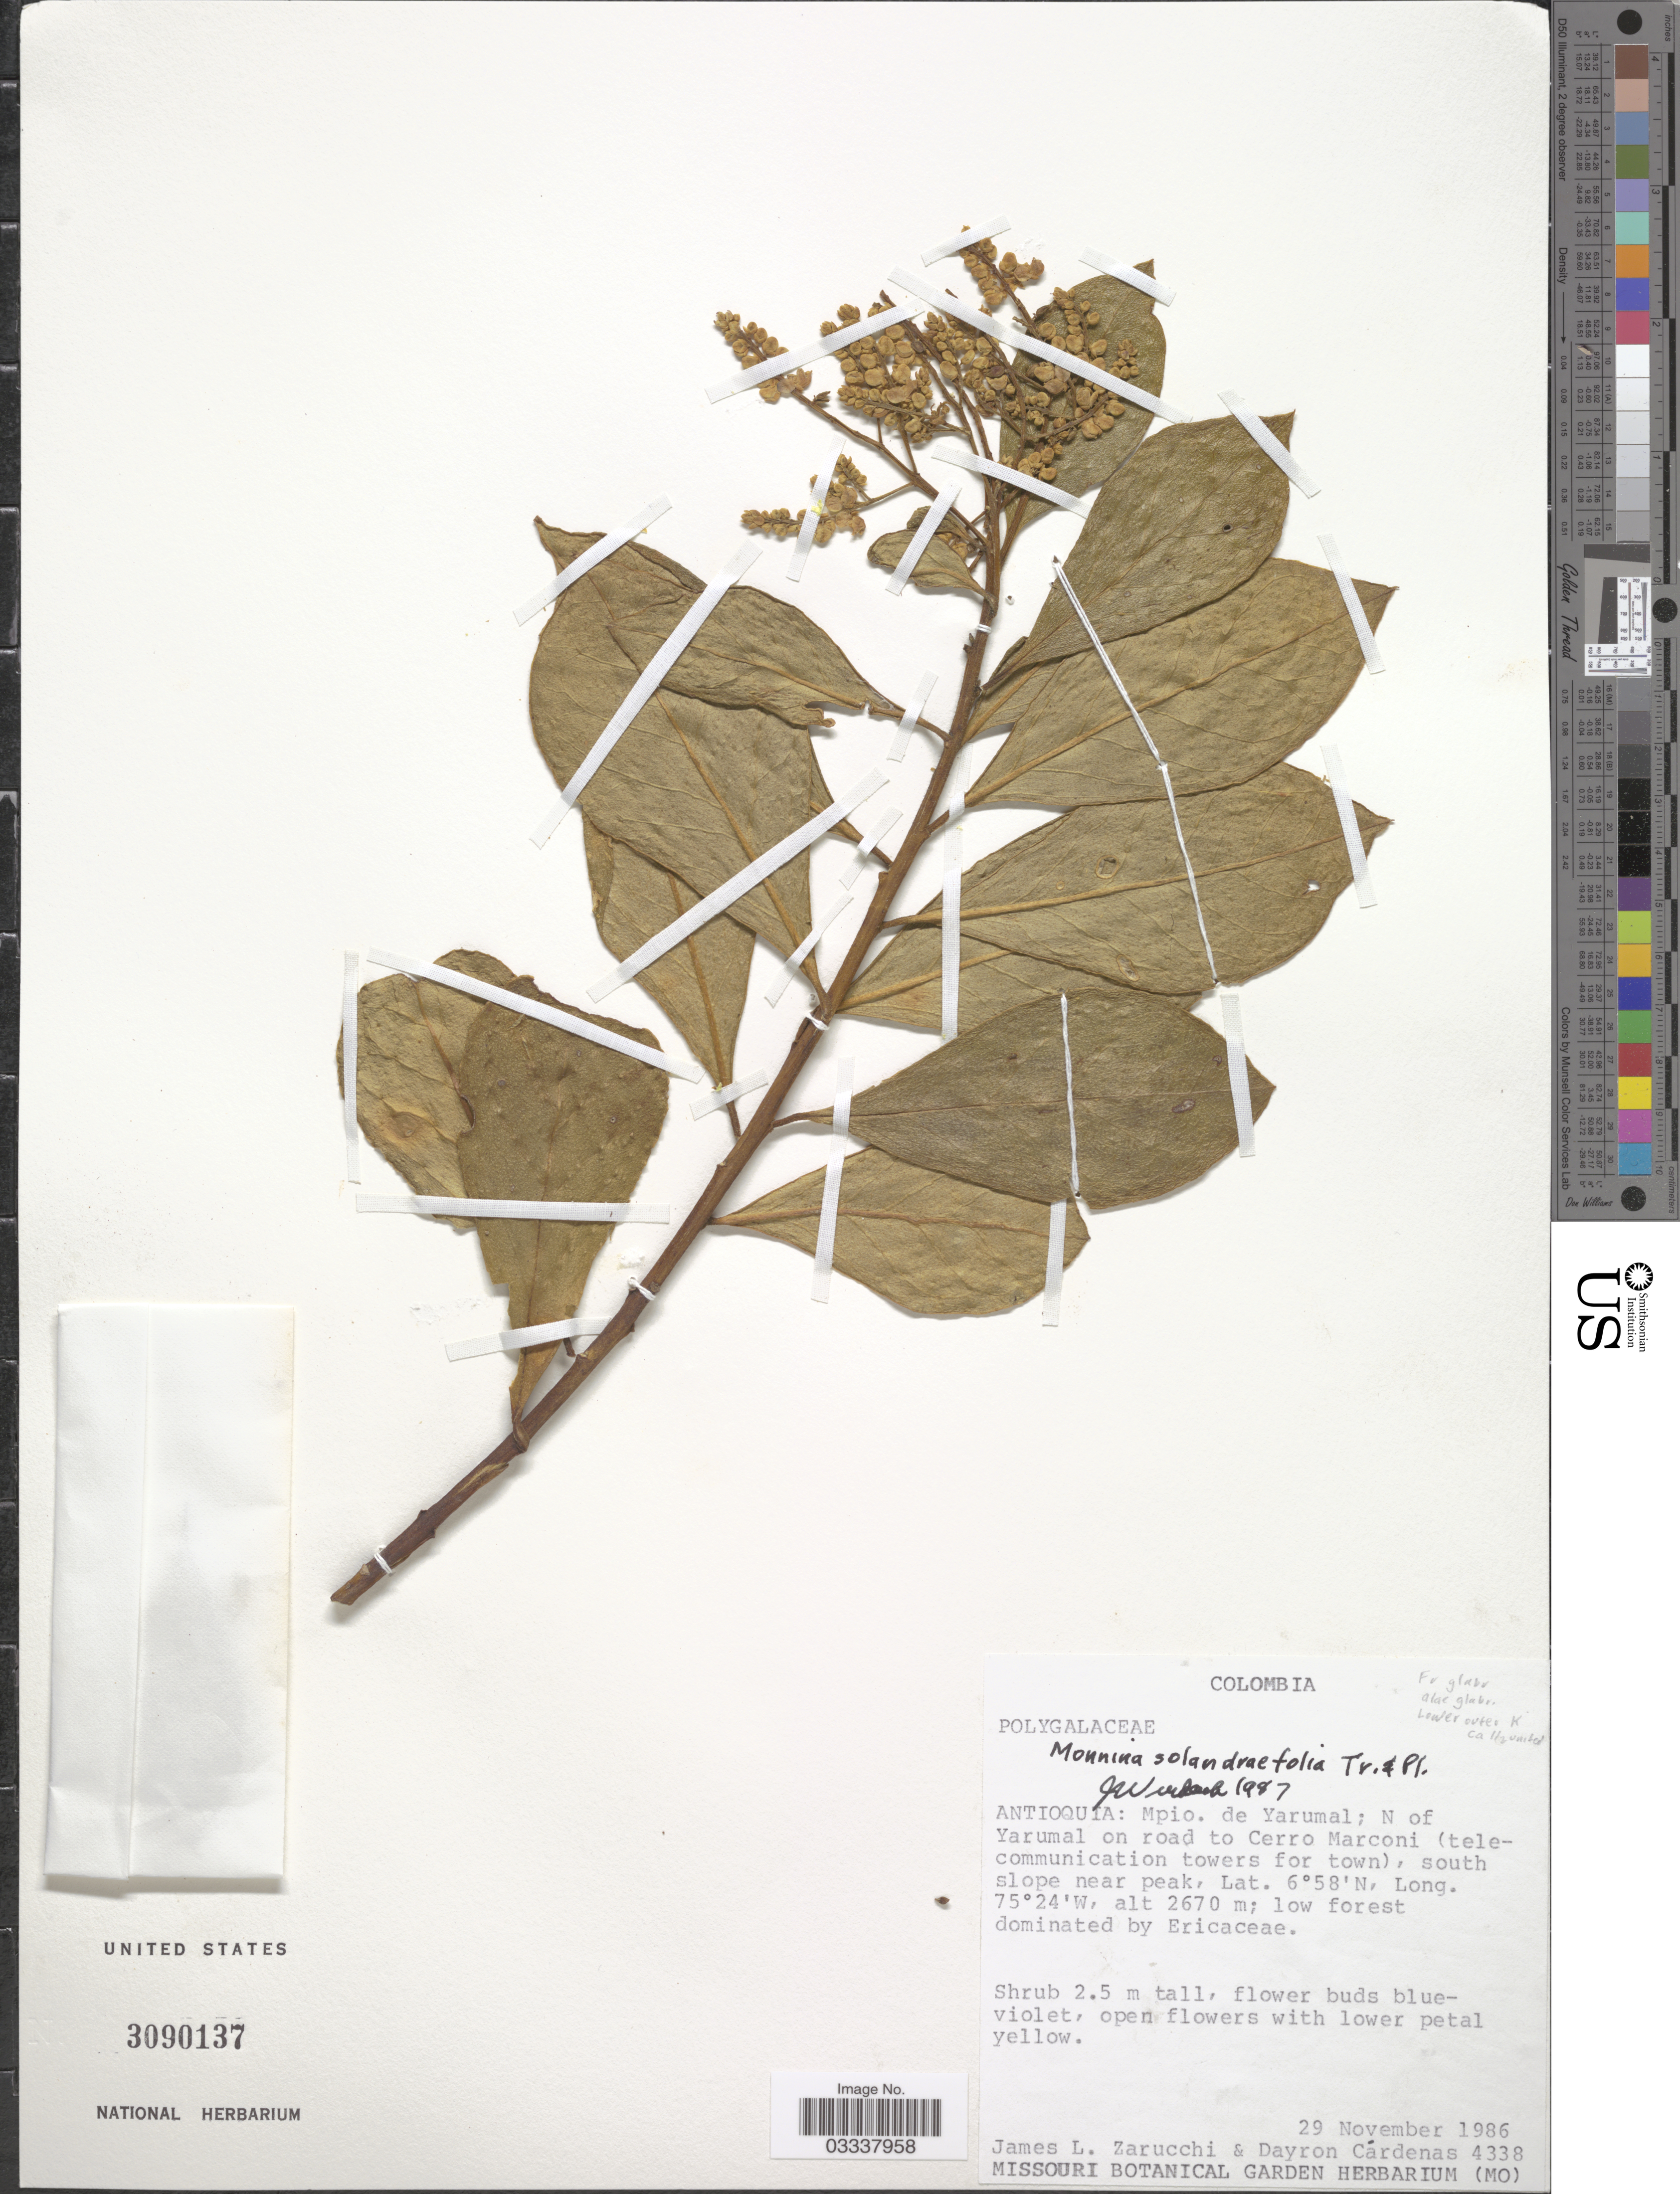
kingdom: Plantae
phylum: Tracheophyta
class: Magnoliopsida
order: Fabales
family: Polygalaceae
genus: Monnina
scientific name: Monnina solandraefolia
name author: Triana & Planch.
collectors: J. L. Zarucchi & D. Cárdenas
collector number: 4338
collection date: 1986-11-29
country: Colombia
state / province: Antioquia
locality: Mpio. de Yarumal; N of Yarumal on road to Cerro Marconi (telecommunication towers for town), south slope near peak.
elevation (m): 2670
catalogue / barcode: US 3090137